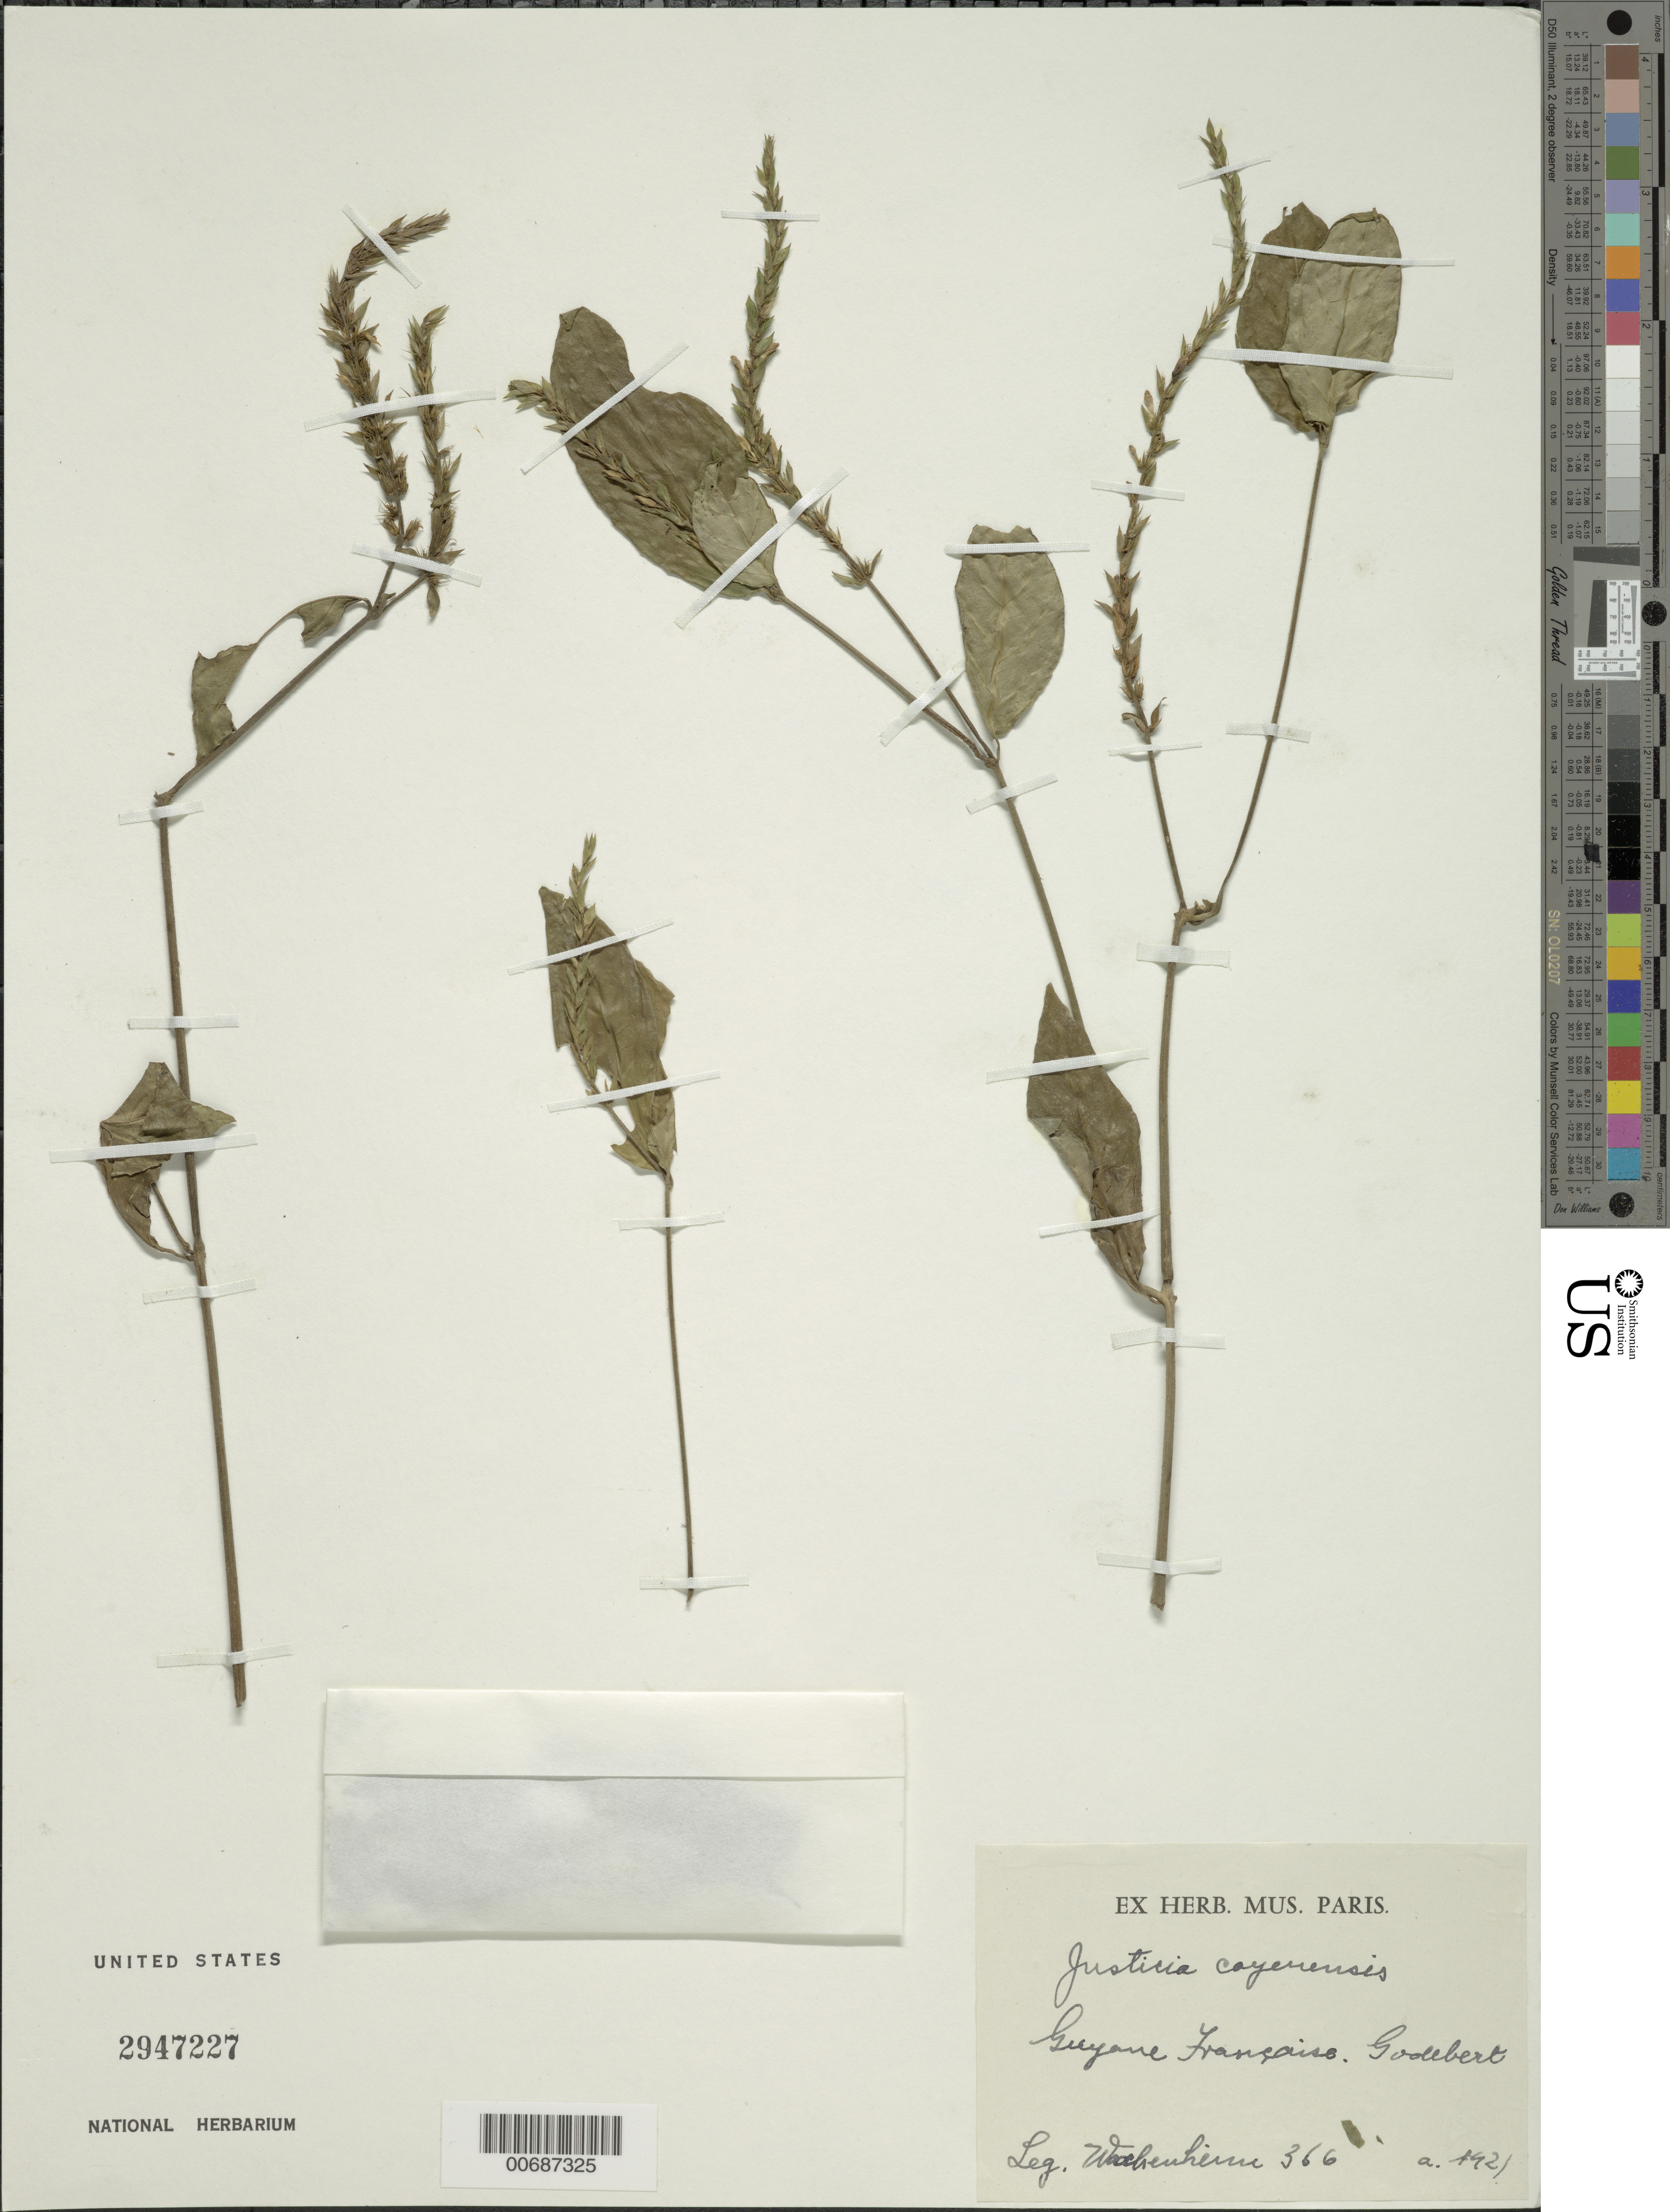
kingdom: Plantae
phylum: Tracheophyta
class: Magnoliopsida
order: Lamiales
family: Acanthaceae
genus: Justicia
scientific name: Justicia cayennensis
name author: (Nees) Lindau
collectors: G. Wachenheim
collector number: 366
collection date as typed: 1921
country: French Guiana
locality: Godebert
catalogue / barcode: US 2947227